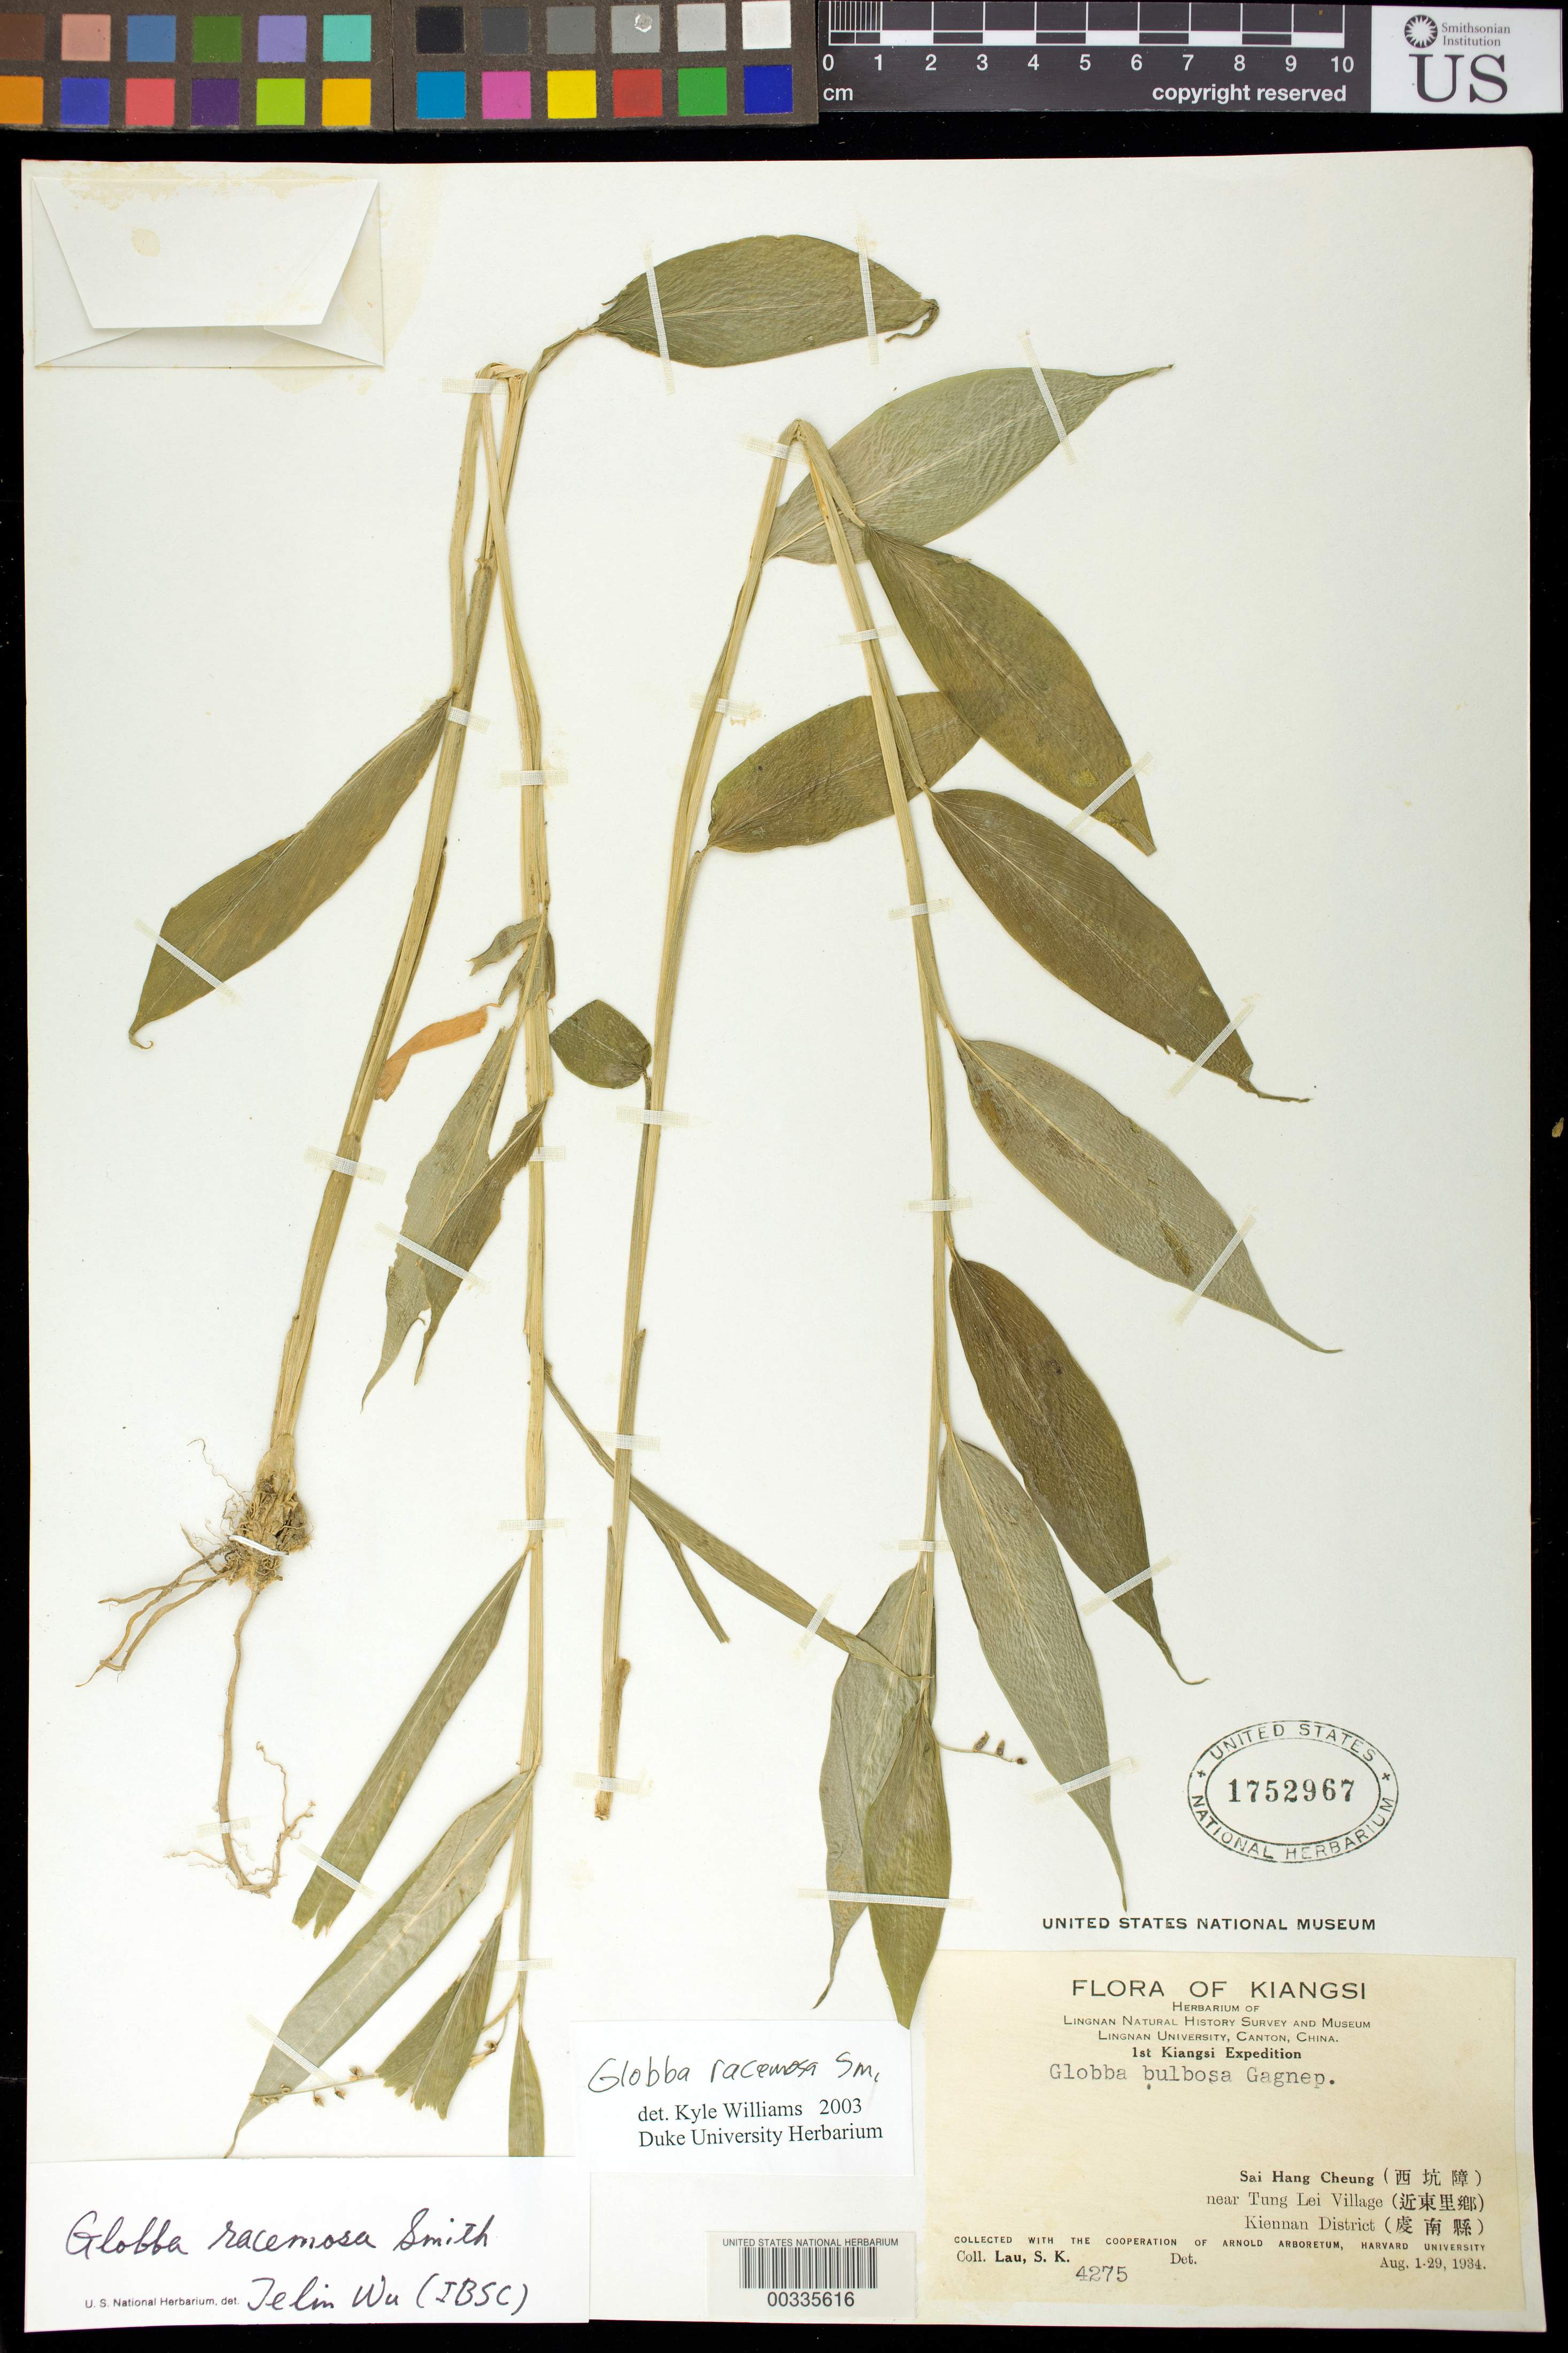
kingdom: Plantae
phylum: Tracheophyta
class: Liliopsida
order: Zingiberales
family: Zingiberaceae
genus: Globba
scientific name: Globba racemosa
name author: Sm.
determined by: Wu, Te-Ling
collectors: S. K. Lau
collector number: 4275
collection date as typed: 01 Aug 1934 to 29 Aug 1934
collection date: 1934-08-01/1934-08-29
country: China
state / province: Jiangxi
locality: Sai hang cheung, near tung lei village, kiennan dist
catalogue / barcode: US 1752967